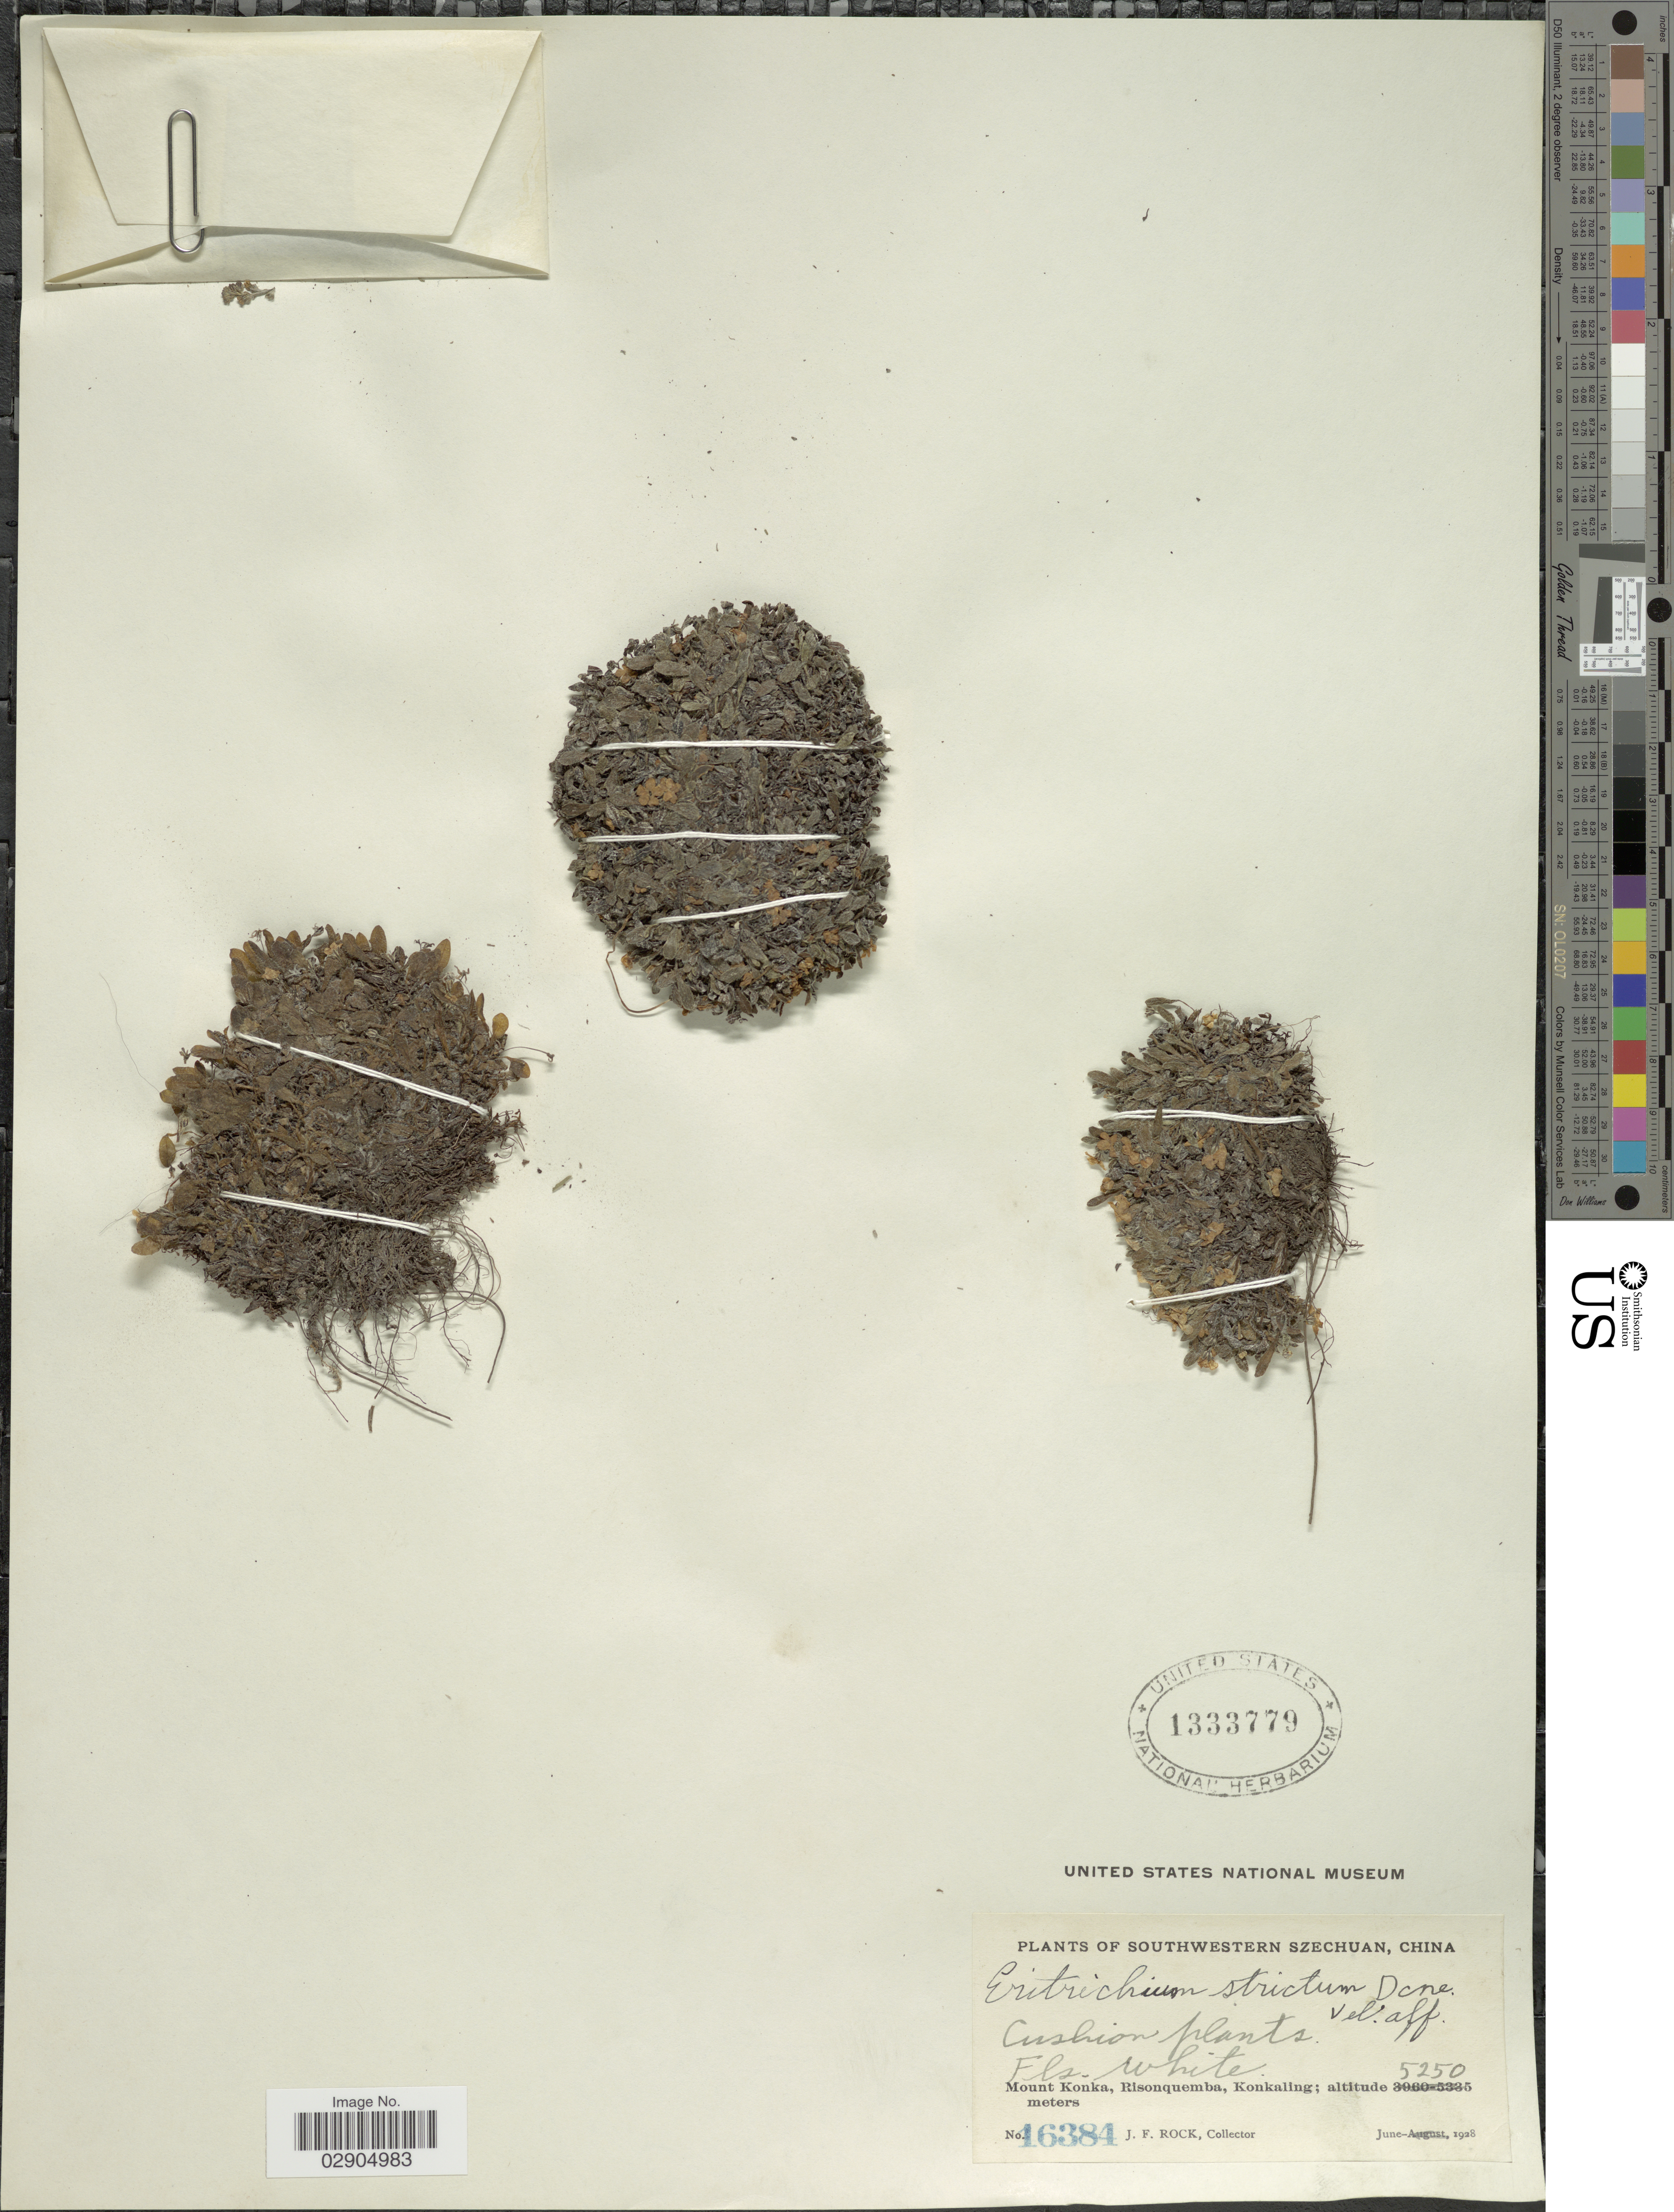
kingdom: Plantae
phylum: Tracheophyta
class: Magnoliopsida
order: Boraginales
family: Boraginaceae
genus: Eritrichium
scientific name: Eritrichium strictum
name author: Decne.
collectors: J. Rock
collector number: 16384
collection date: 1928-06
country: China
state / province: Sichuan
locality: Southwestern Szechuan. Mount Konka, Risonquemba, Konkaling.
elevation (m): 5250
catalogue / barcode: US 1333779